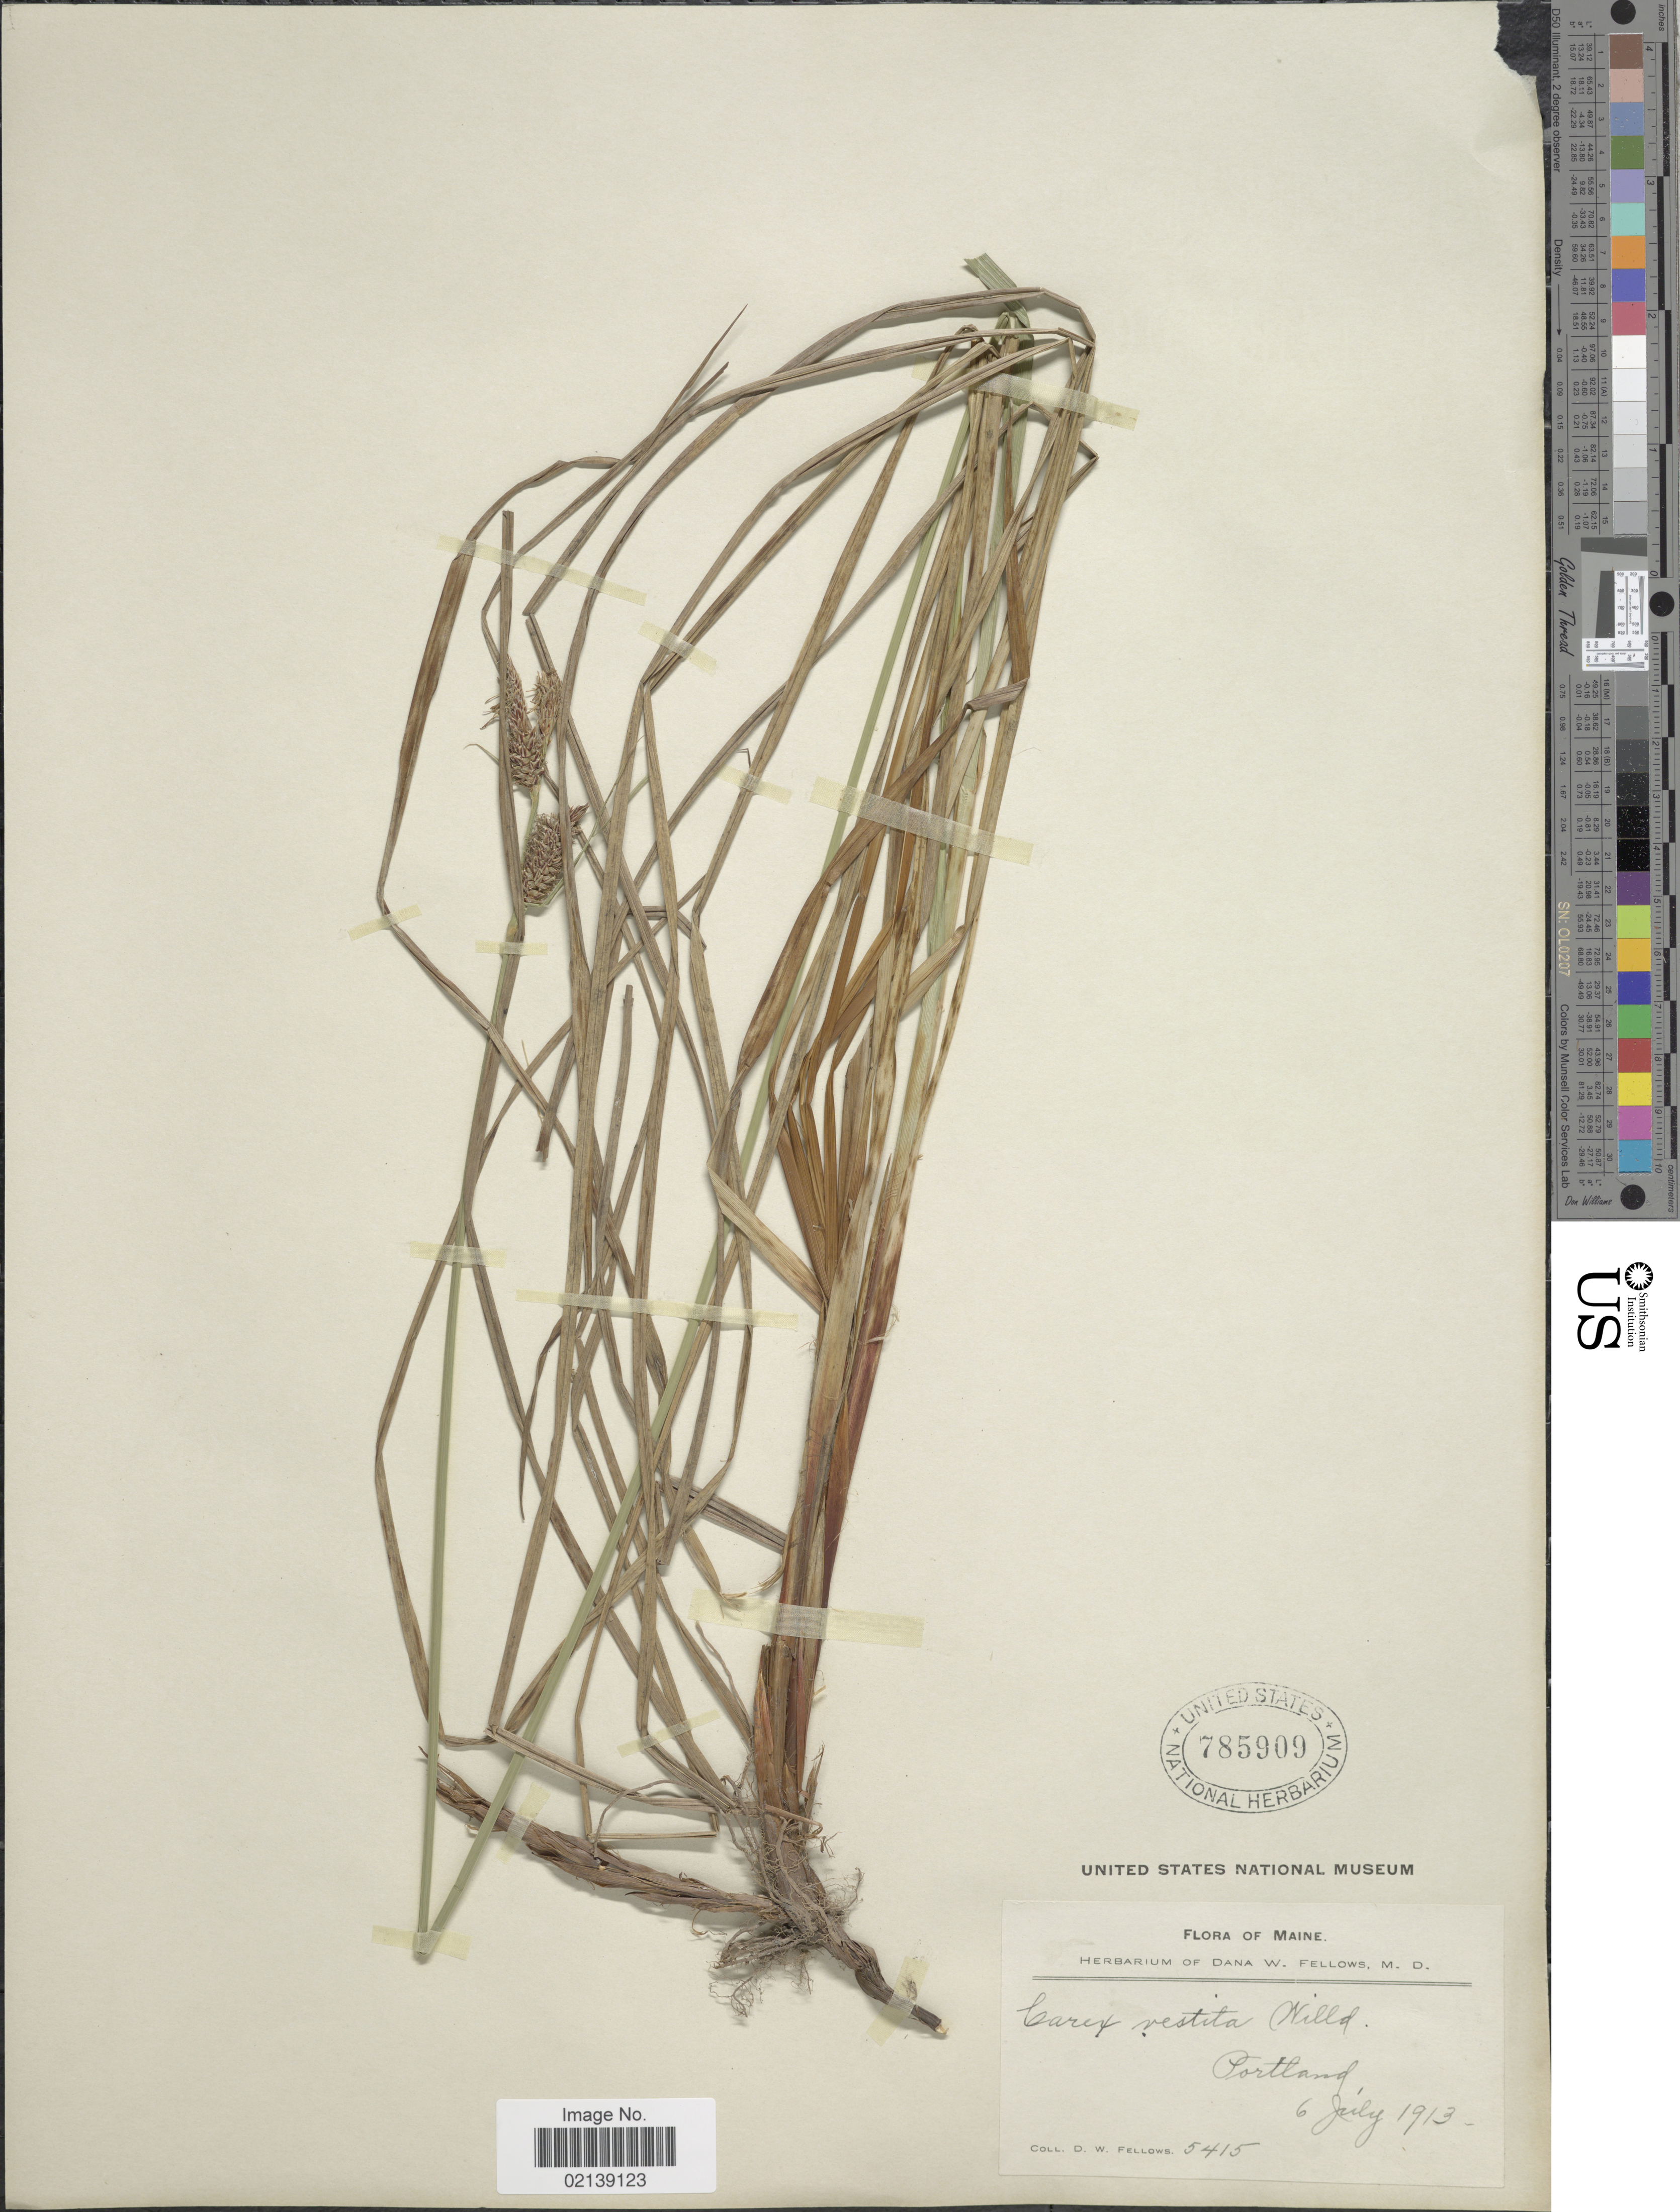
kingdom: Plantae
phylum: Tracheophyta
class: Liliopsida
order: Poales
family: Cyperaceae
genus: Carex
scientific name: Carex vestita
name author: Willd.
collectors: D. W. Fellows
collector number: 5415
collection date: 1913-07-06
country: United States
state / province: Maine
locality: Portland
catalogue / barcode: US 785909